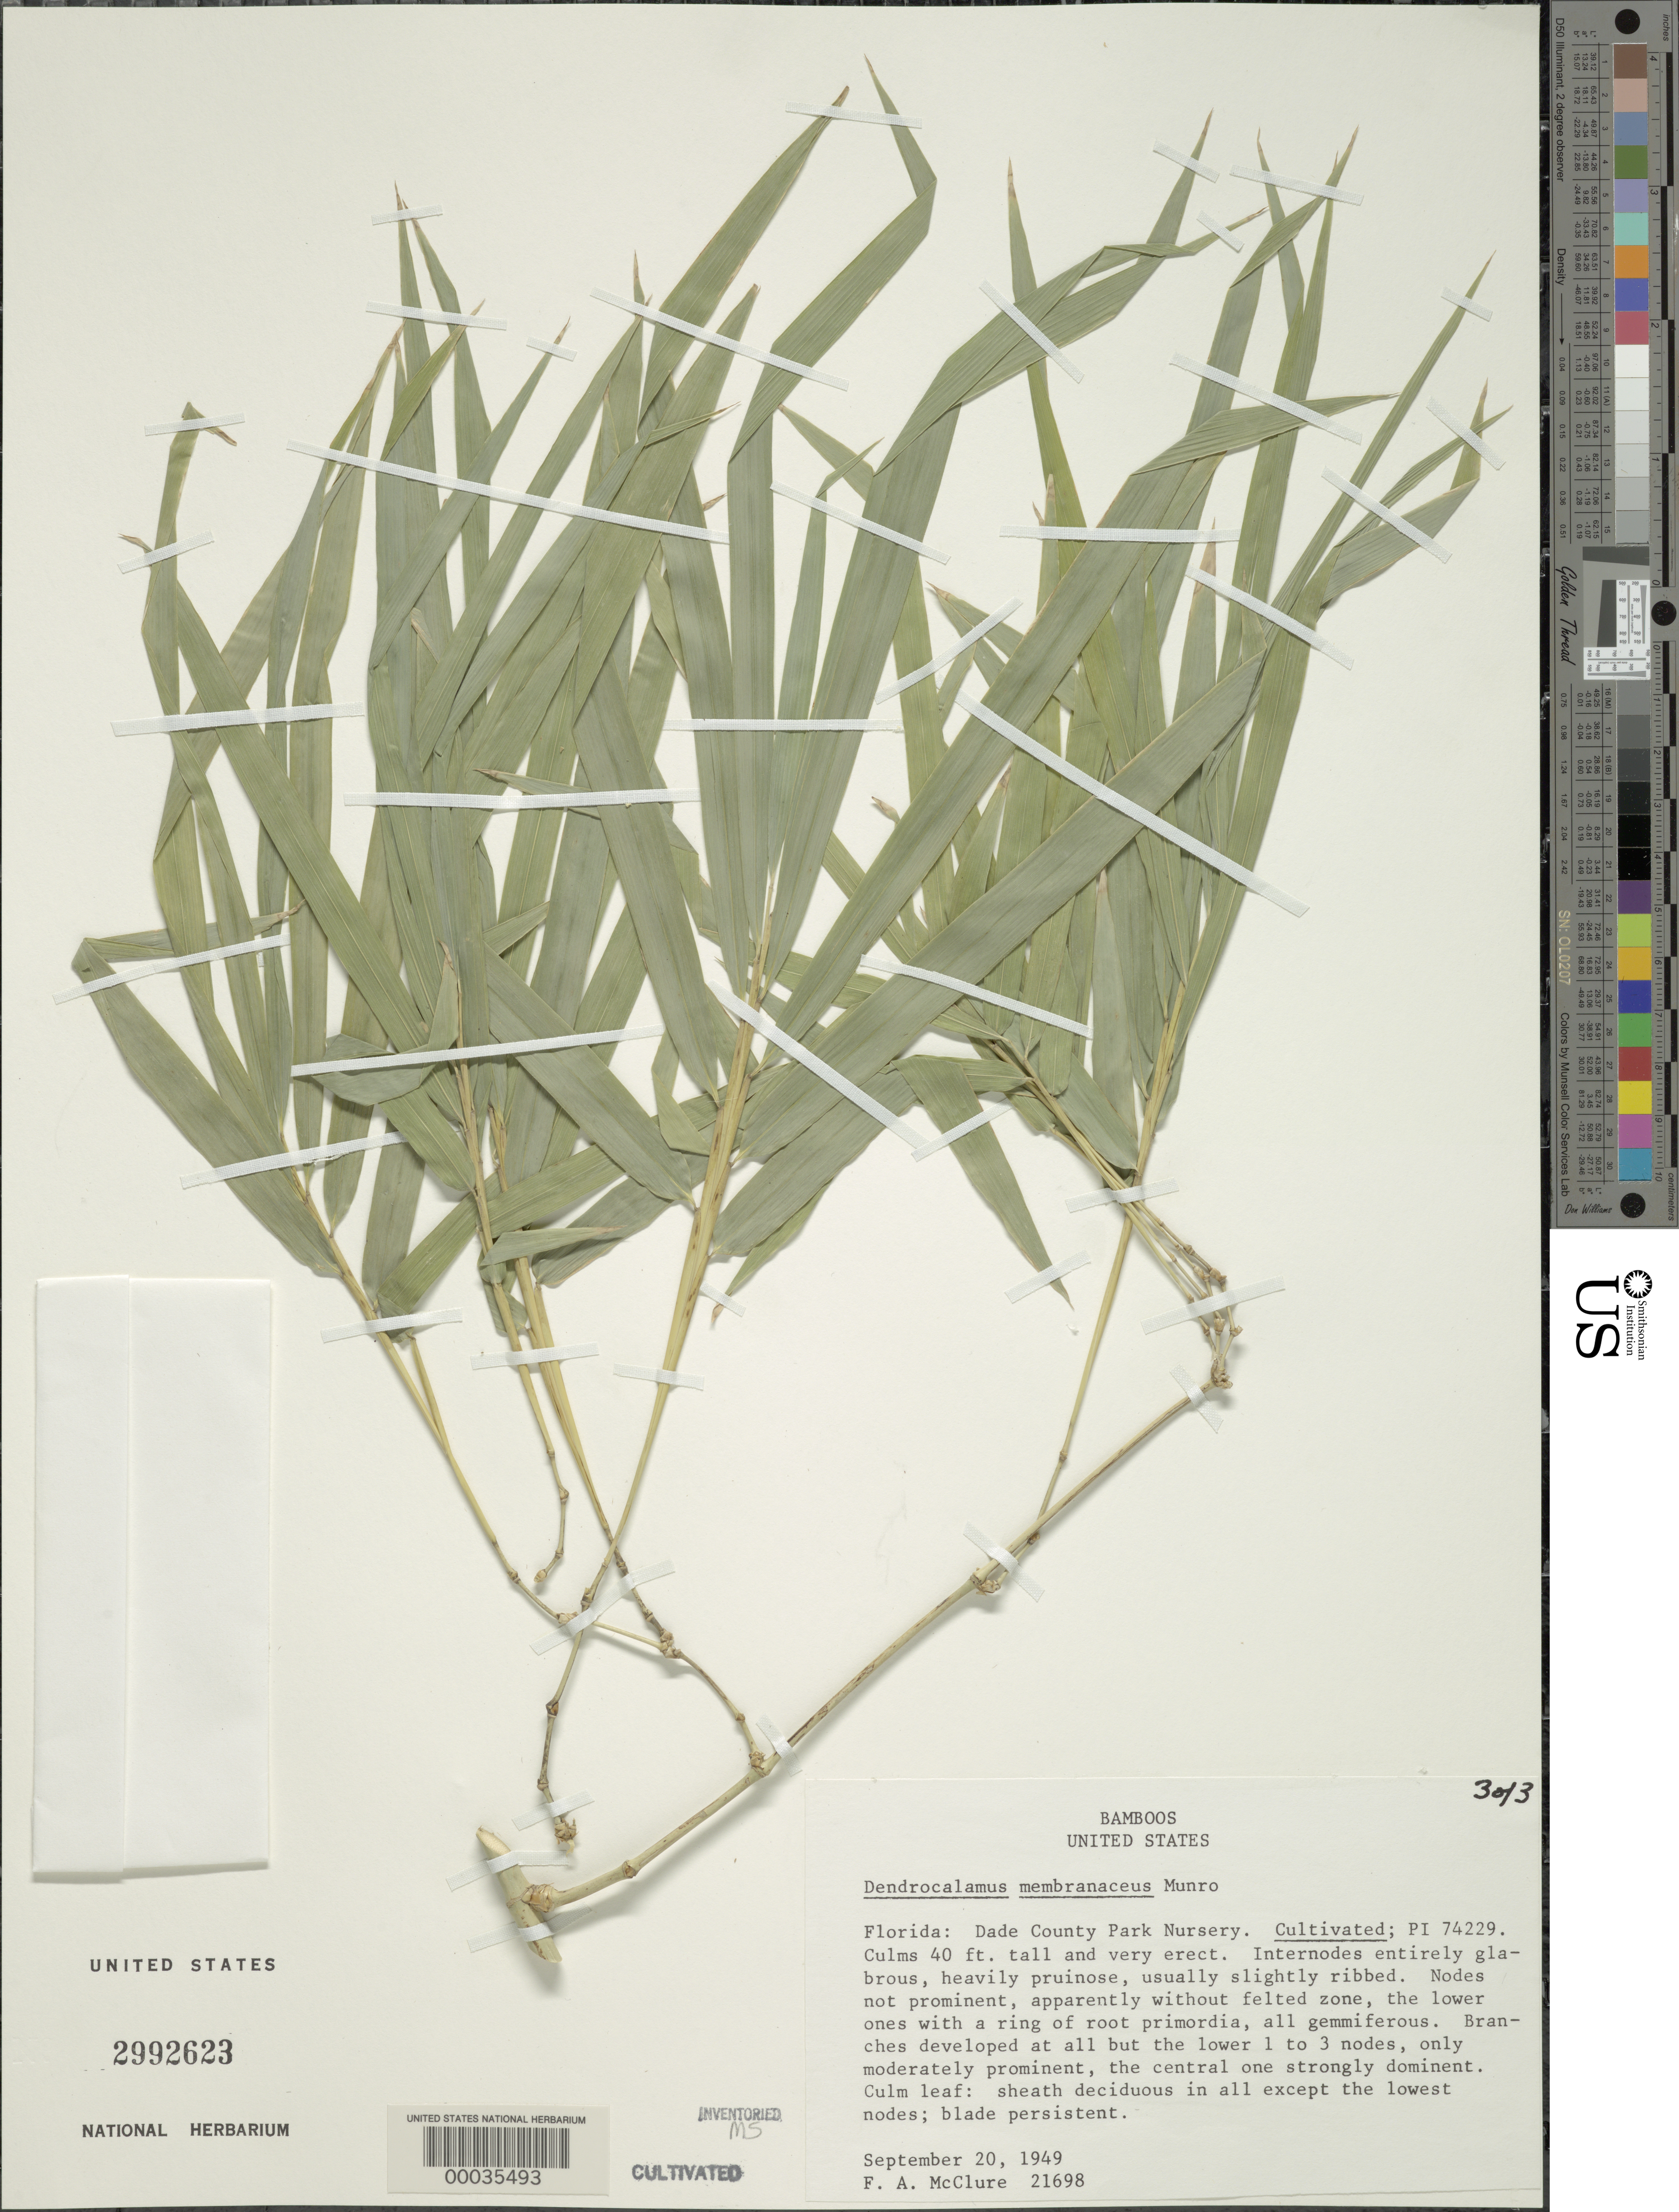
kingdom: Plantae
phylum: Tracheophyta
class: Liliopsida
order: Poales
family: Poaceae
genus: Dendrocalamus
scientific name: Dendrocalamus membranaceus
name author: Munro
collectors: F. A. McClure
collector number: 21698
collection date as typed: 20 Sep 1949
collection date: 1949-09-20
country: United States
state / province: Florida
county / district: Dade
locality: Dade county park nursery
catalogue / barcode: US 2992623